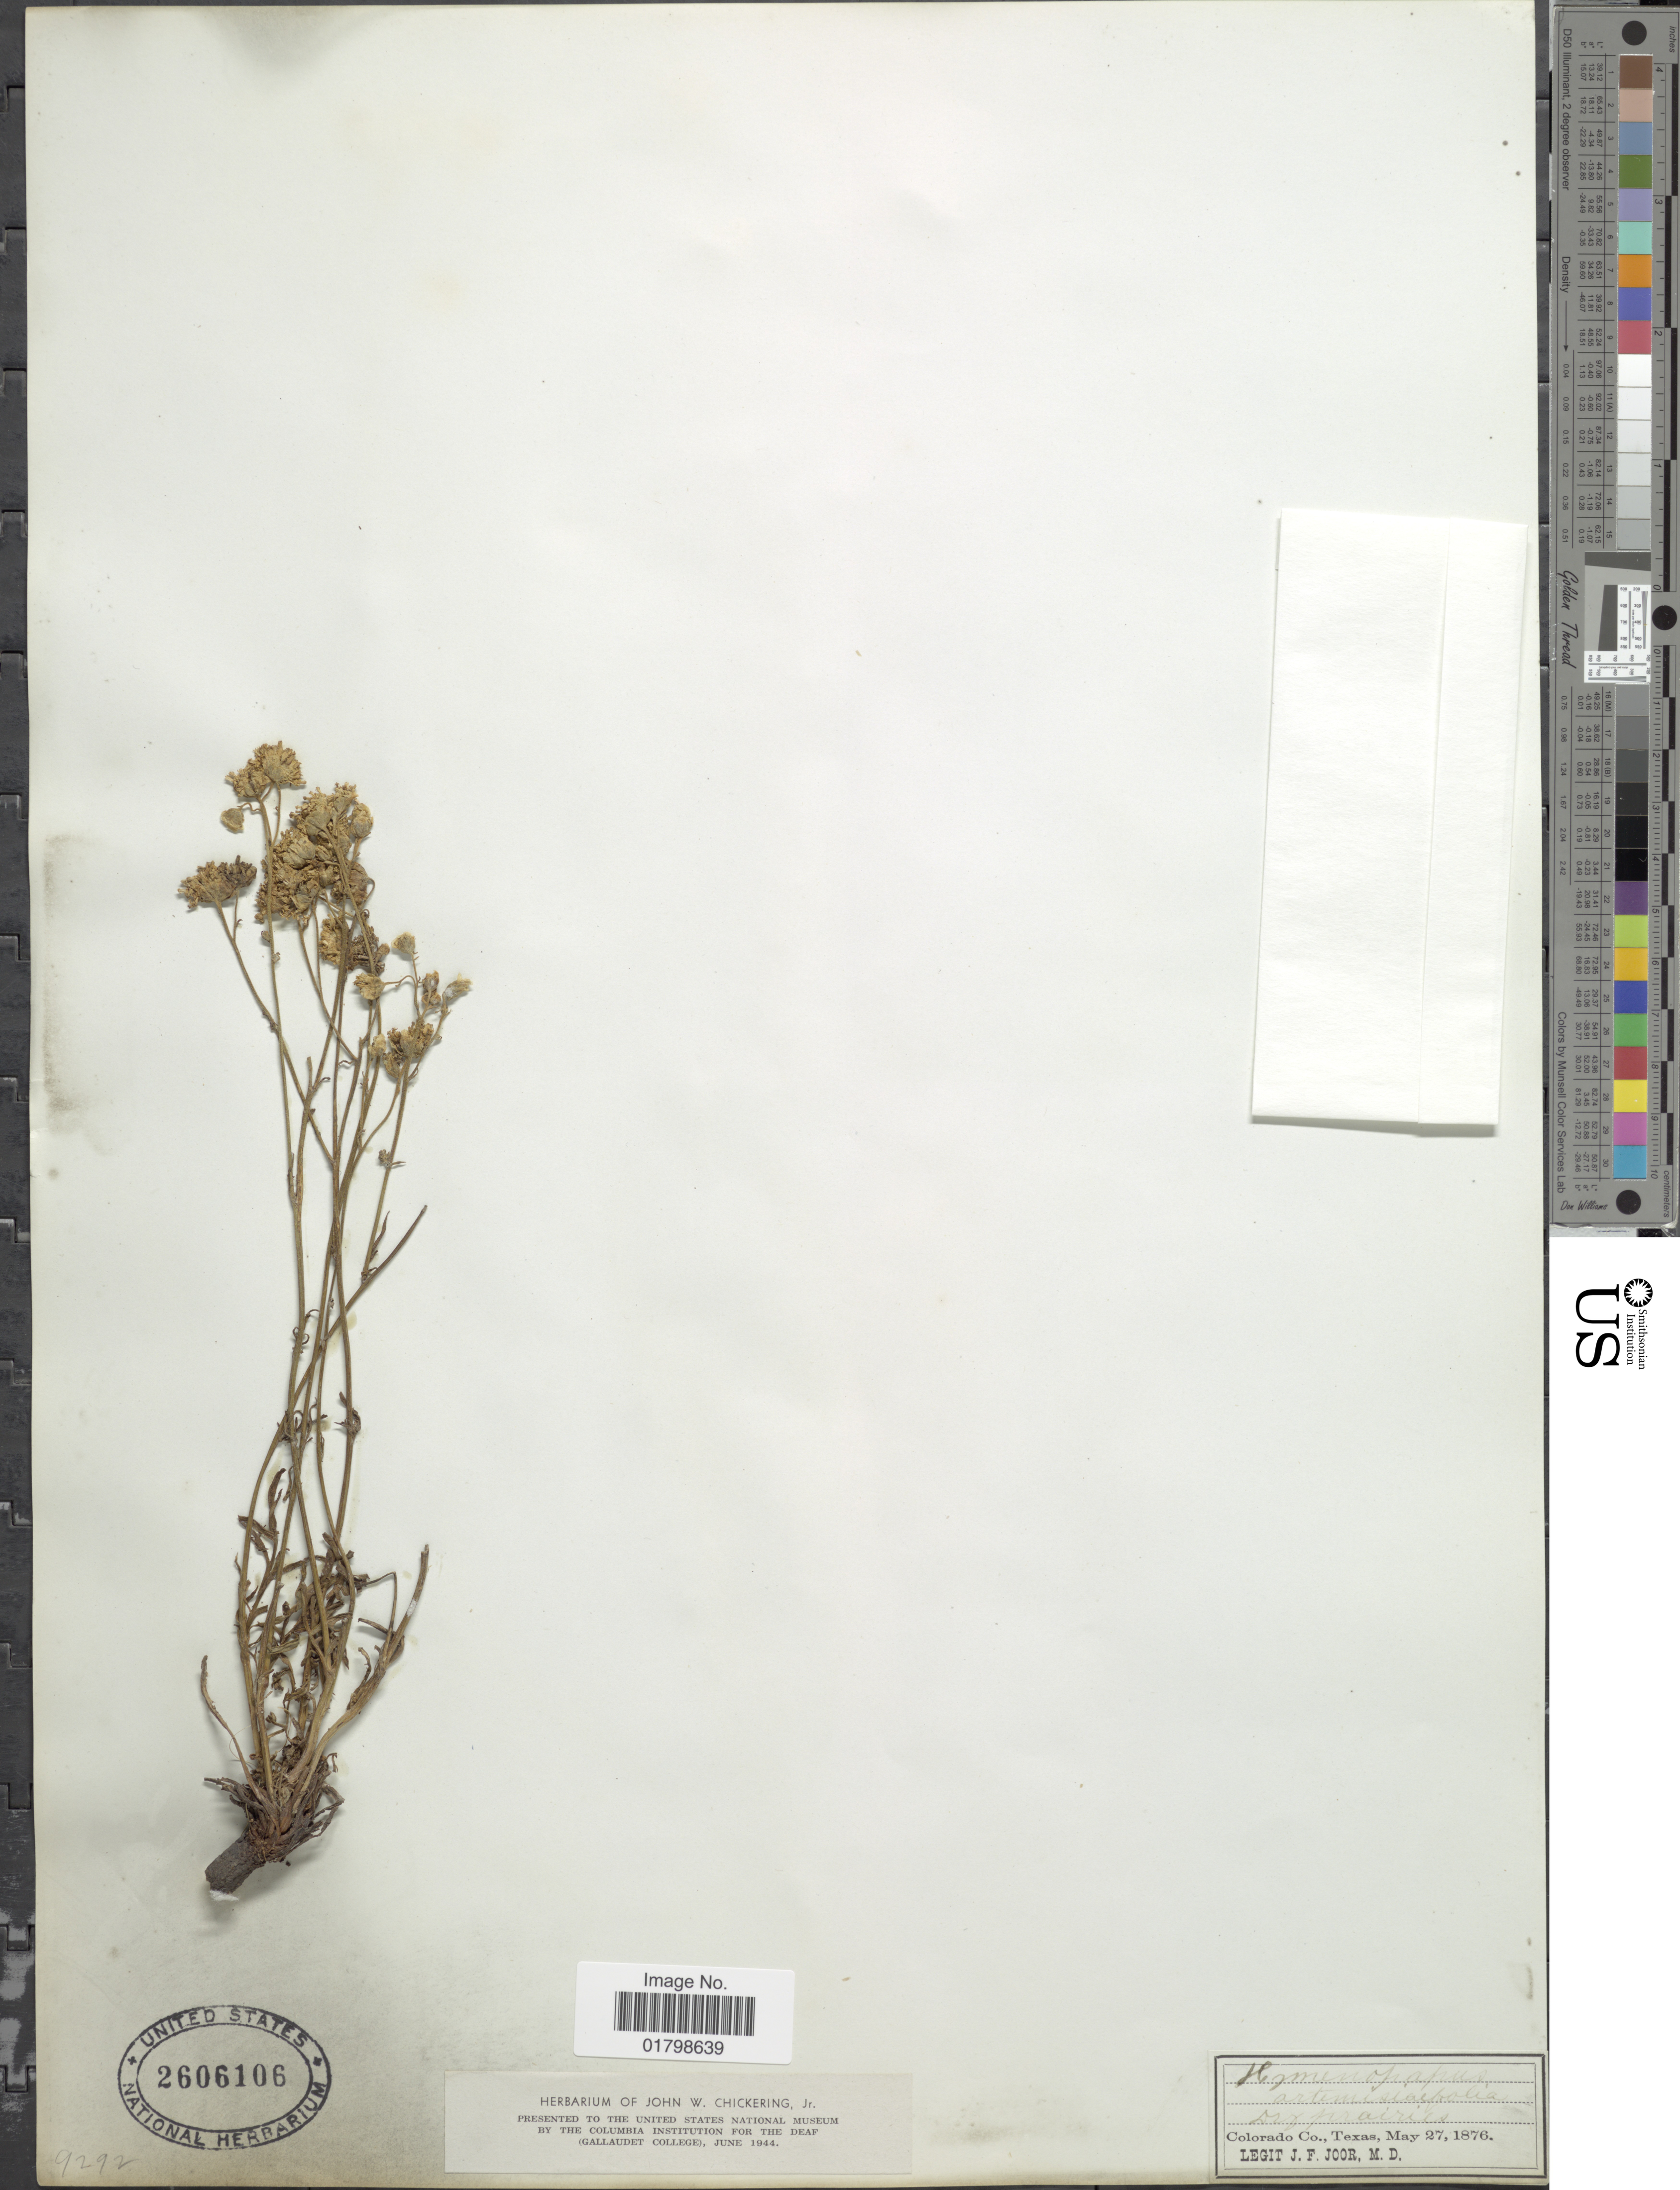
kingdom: Plantae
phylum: Tracheophyta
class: Magnoliopsida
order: Asterales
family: Asteraceae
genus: Hymenopappus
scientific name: Hymenopappus artemisiifolius var. artemisiifolius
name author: DC.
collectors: J. F. Joor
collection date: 1876-05-27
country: United States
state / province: Texas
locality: Colorado Co.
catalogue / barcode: US 2606106